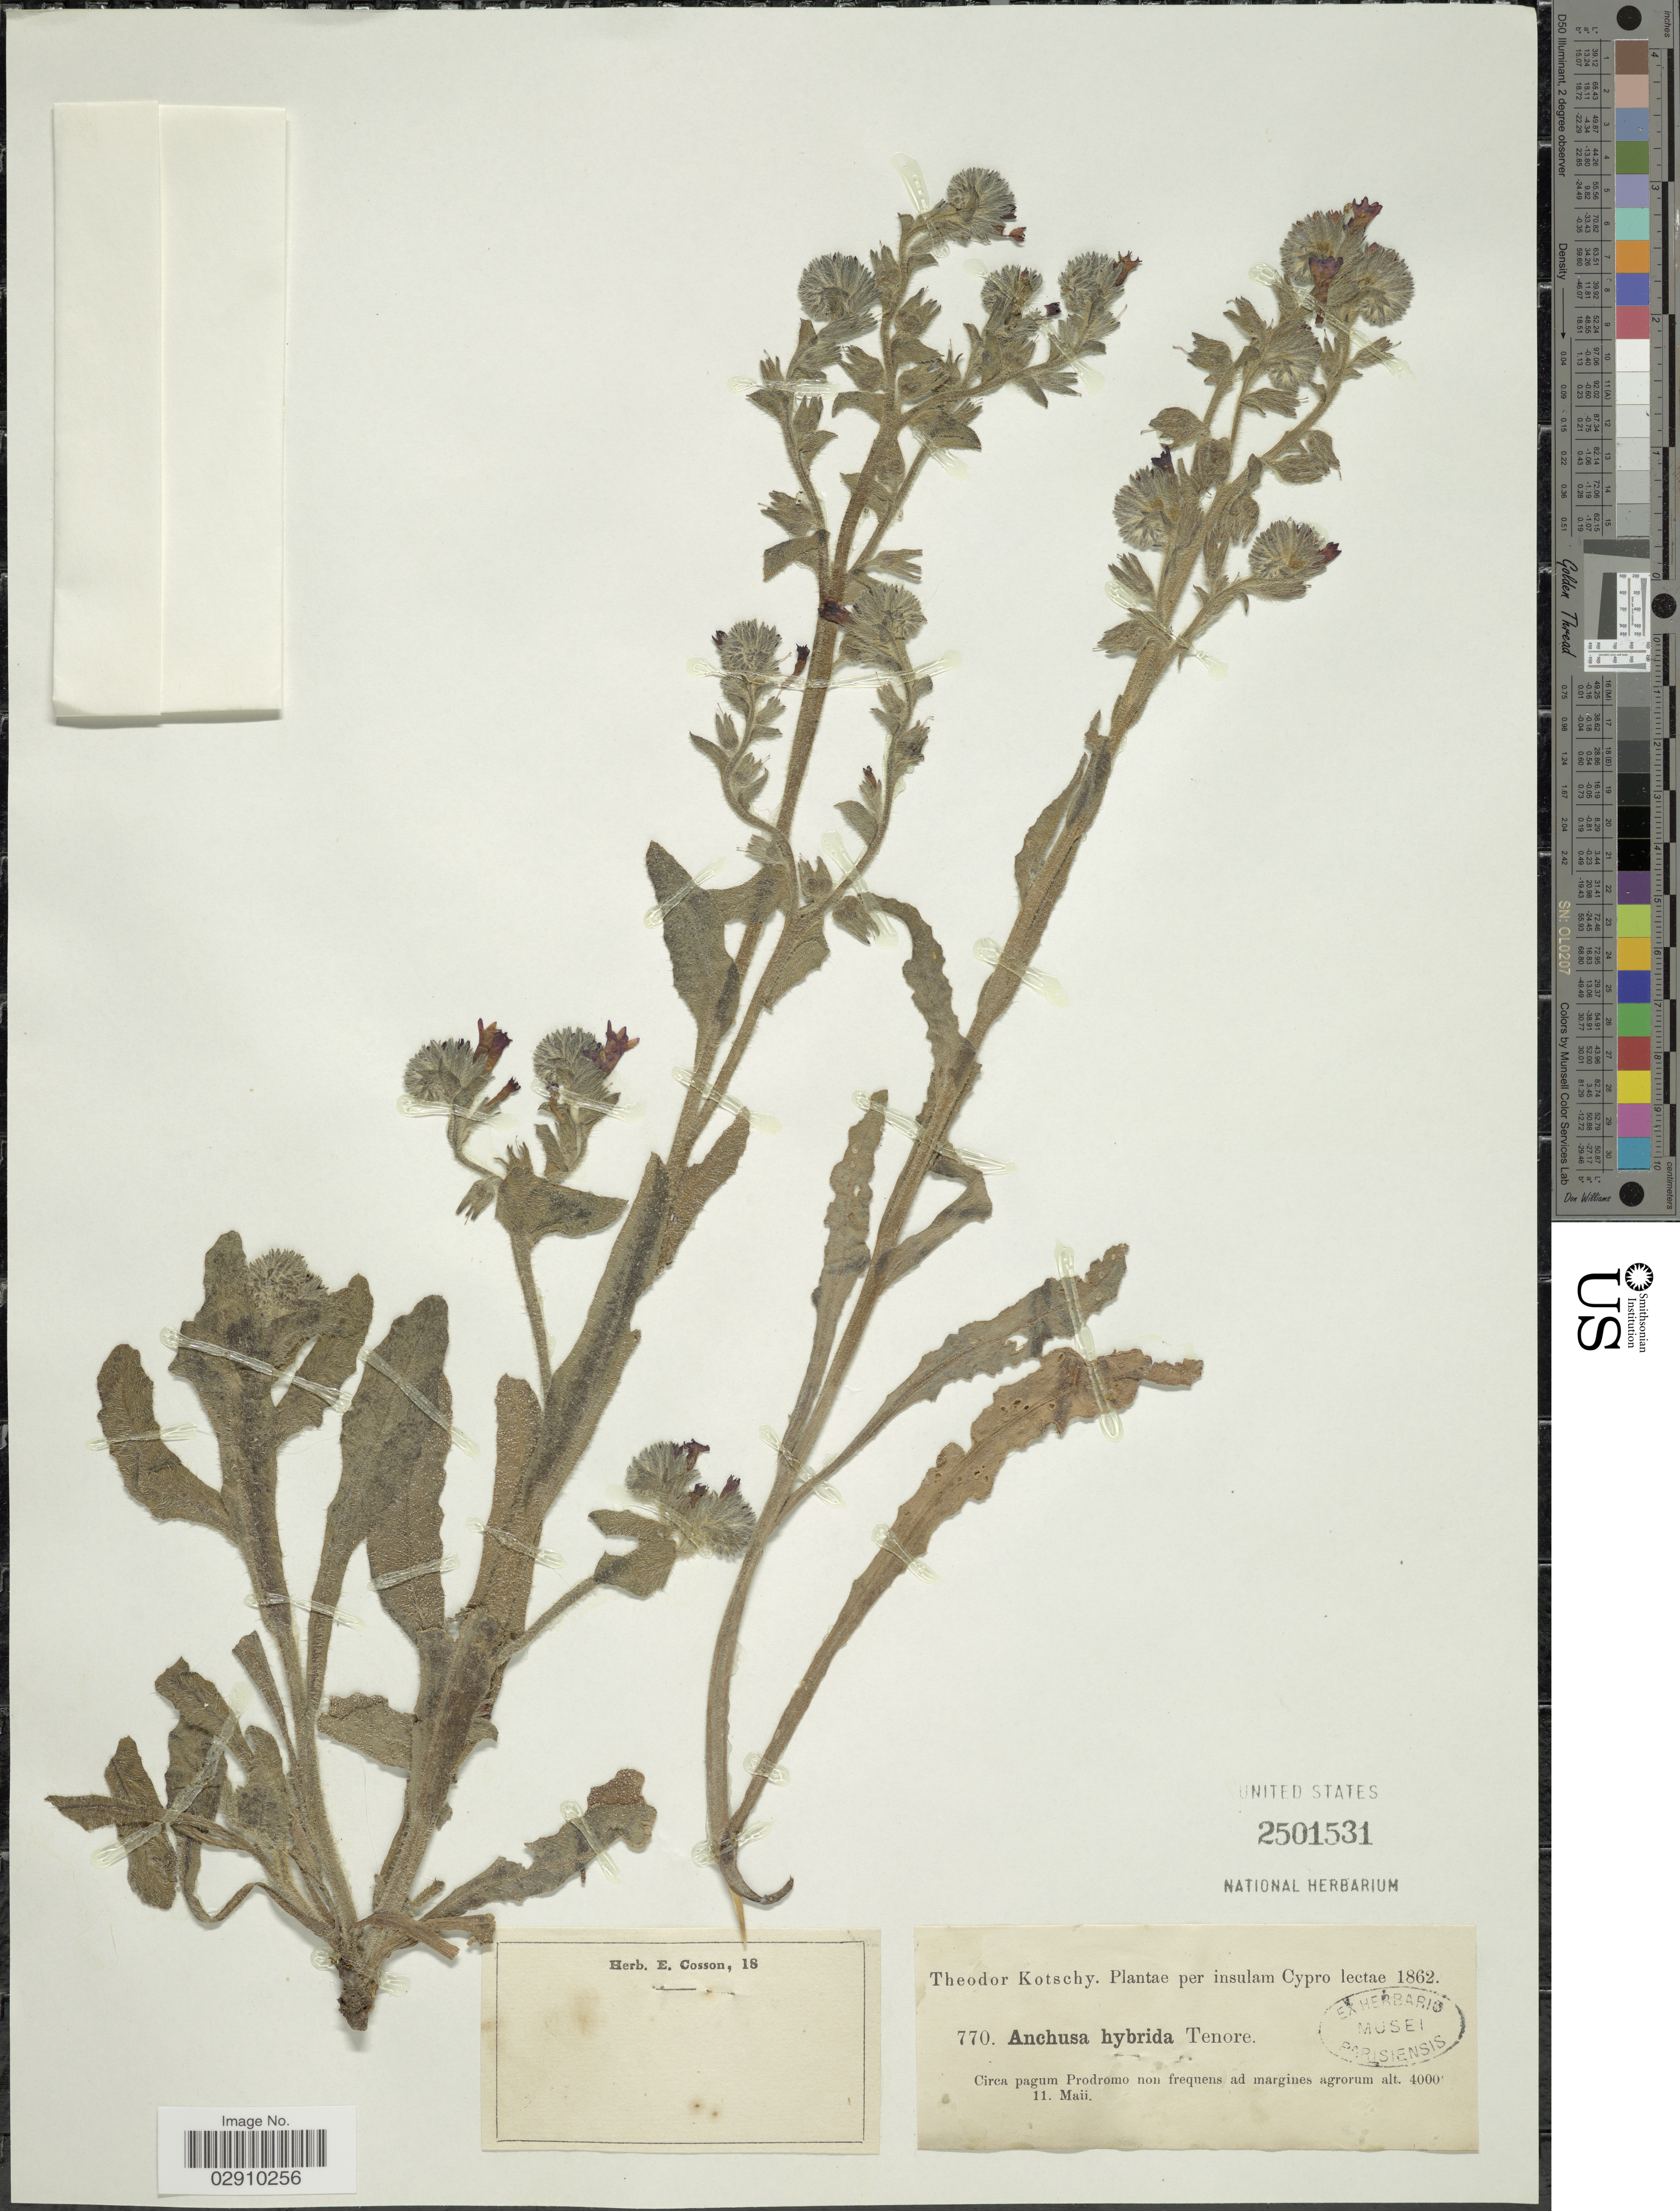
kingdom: Plantae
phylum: Tracheophyta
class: Magnoliopsida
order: Boraginales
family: Boraginaceae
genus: Anchusa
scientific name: Anchusa hybrida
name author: Ten.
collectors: K. G. Kotschy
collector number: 770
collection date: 1862-05-11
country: Greece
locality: Insulum Cypro. Circa pagum Podromo non frequens ad margines agrorum.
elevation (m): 1219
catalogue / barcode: US 2501531